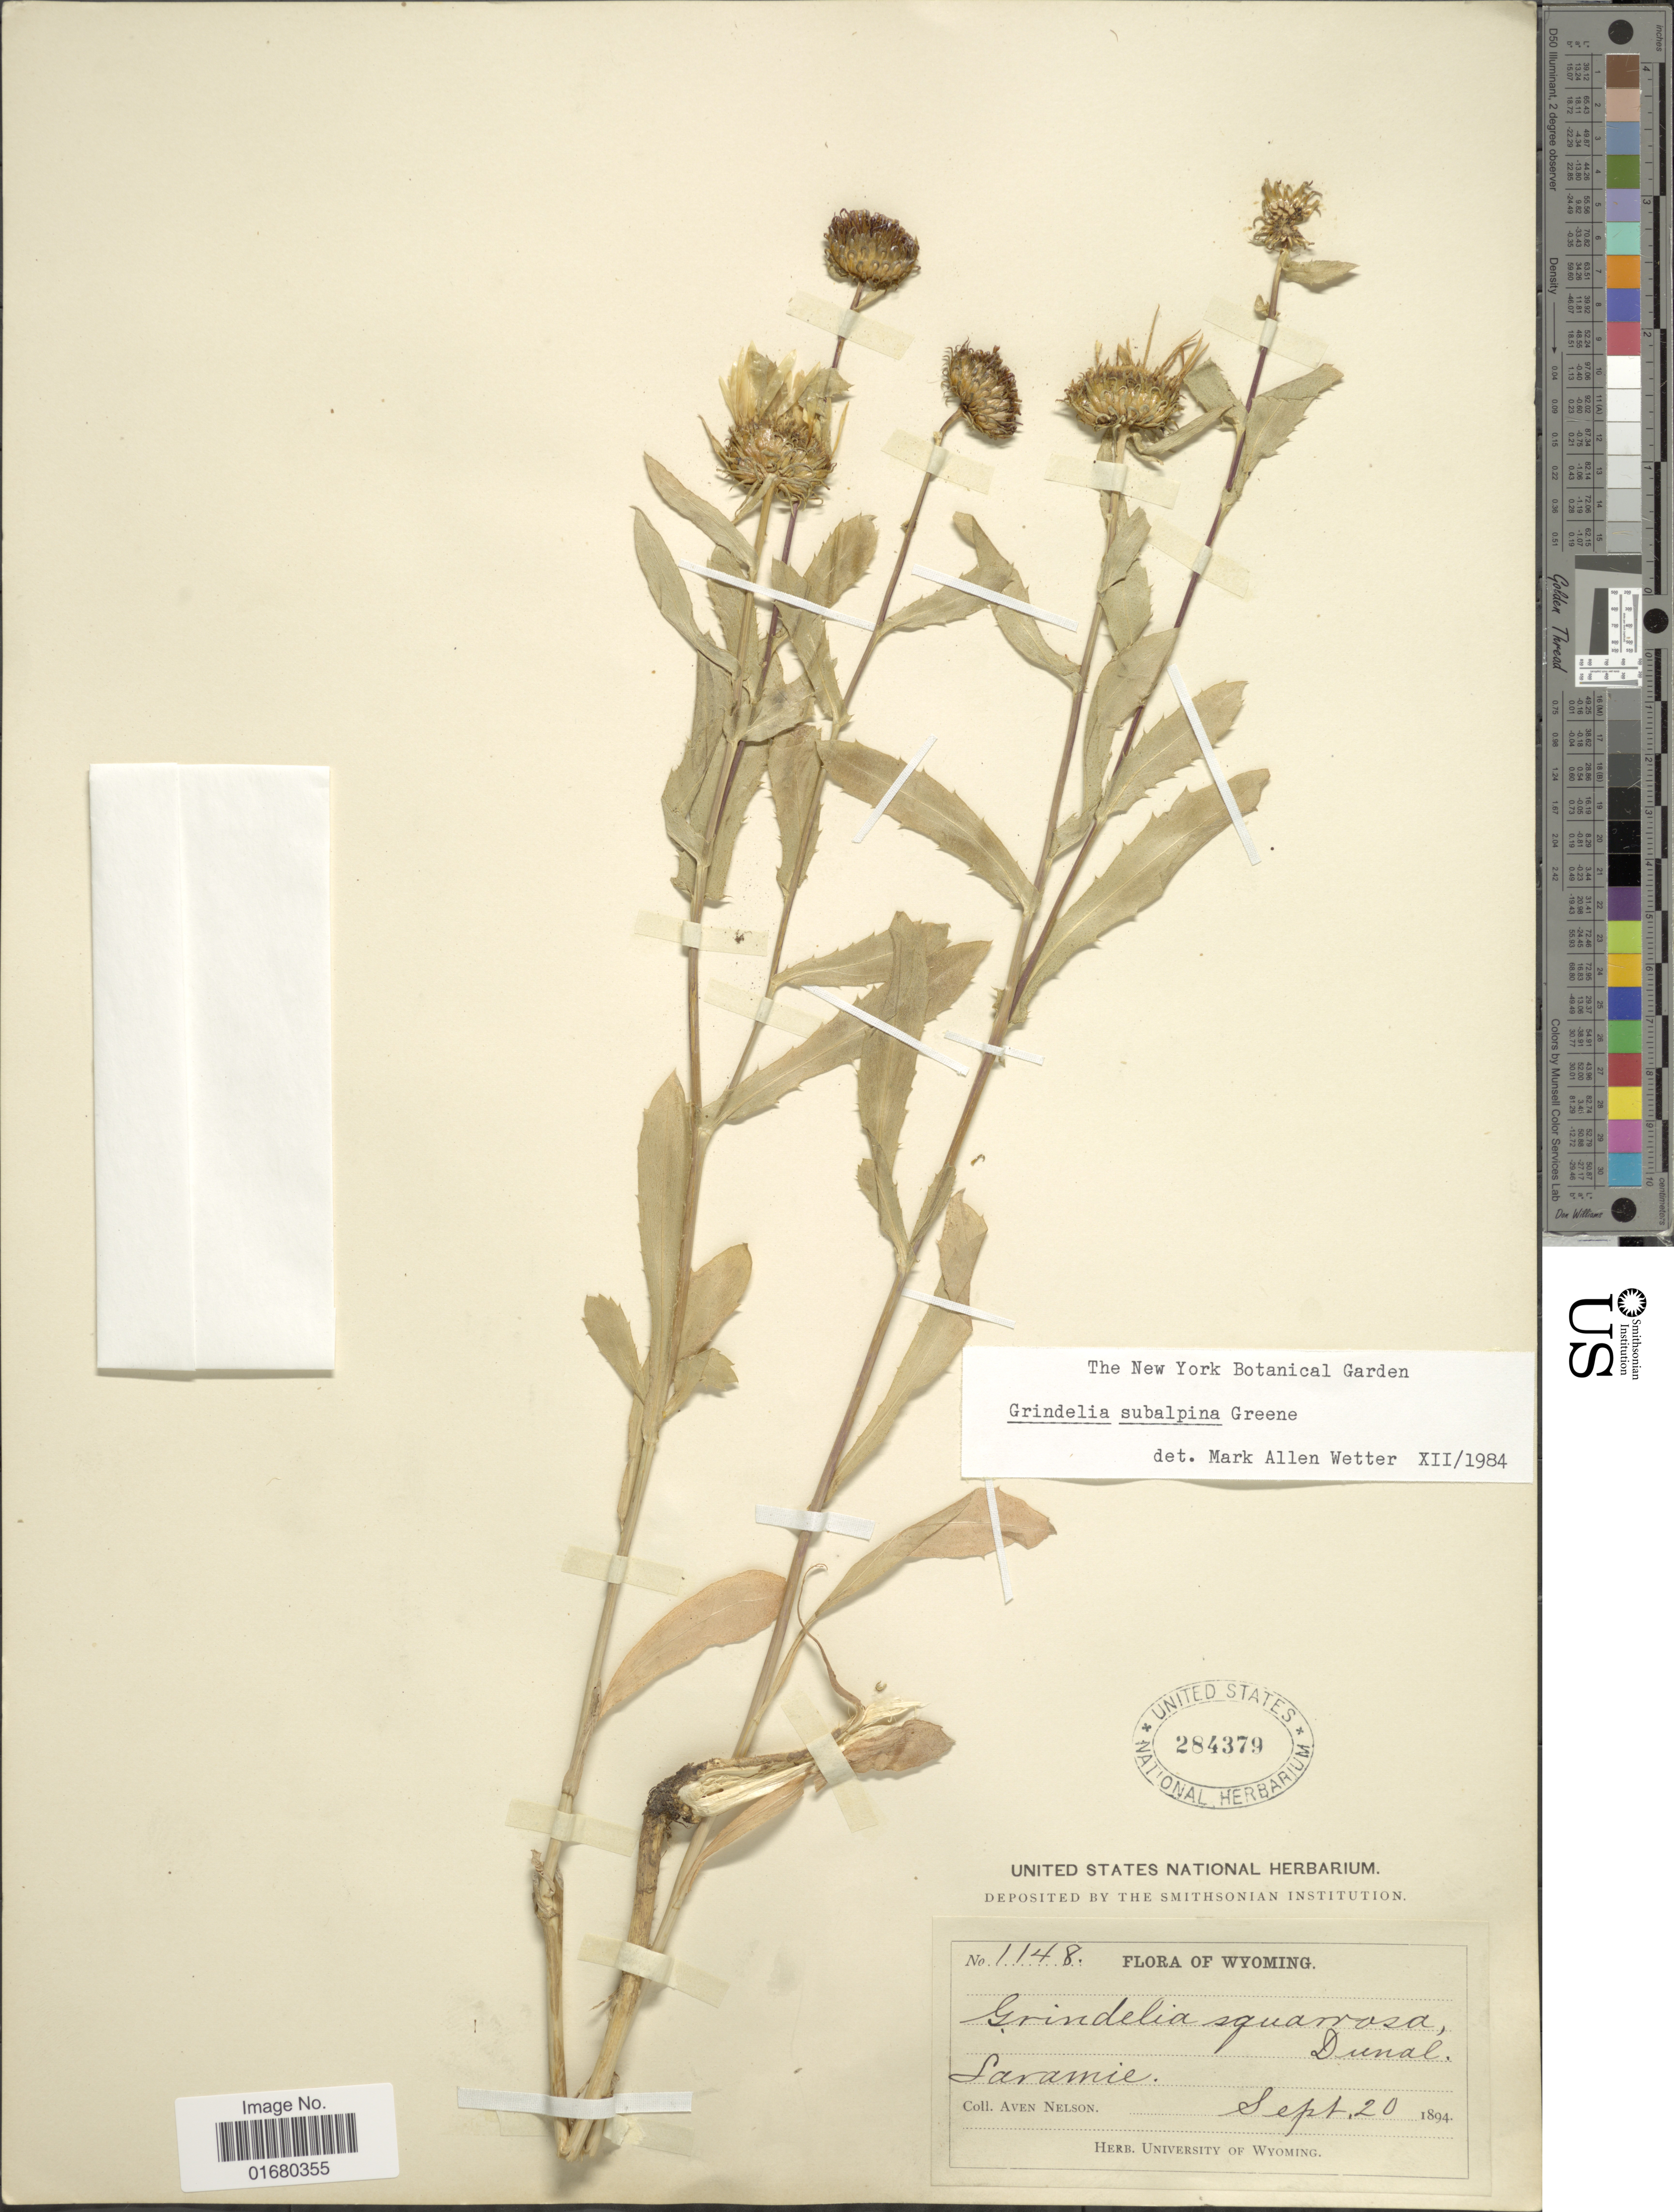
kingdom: Plantae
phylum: Tracheophyta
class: Magnoliopsida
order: Asterales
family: Asteraceae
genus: Grindelia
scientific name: Grindelia subalpina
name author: S.W. Greene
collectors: A. Nelson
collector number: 1148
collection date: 1894-09-20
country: United States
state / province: Wyoming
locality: Laramie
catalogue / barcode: US 284379